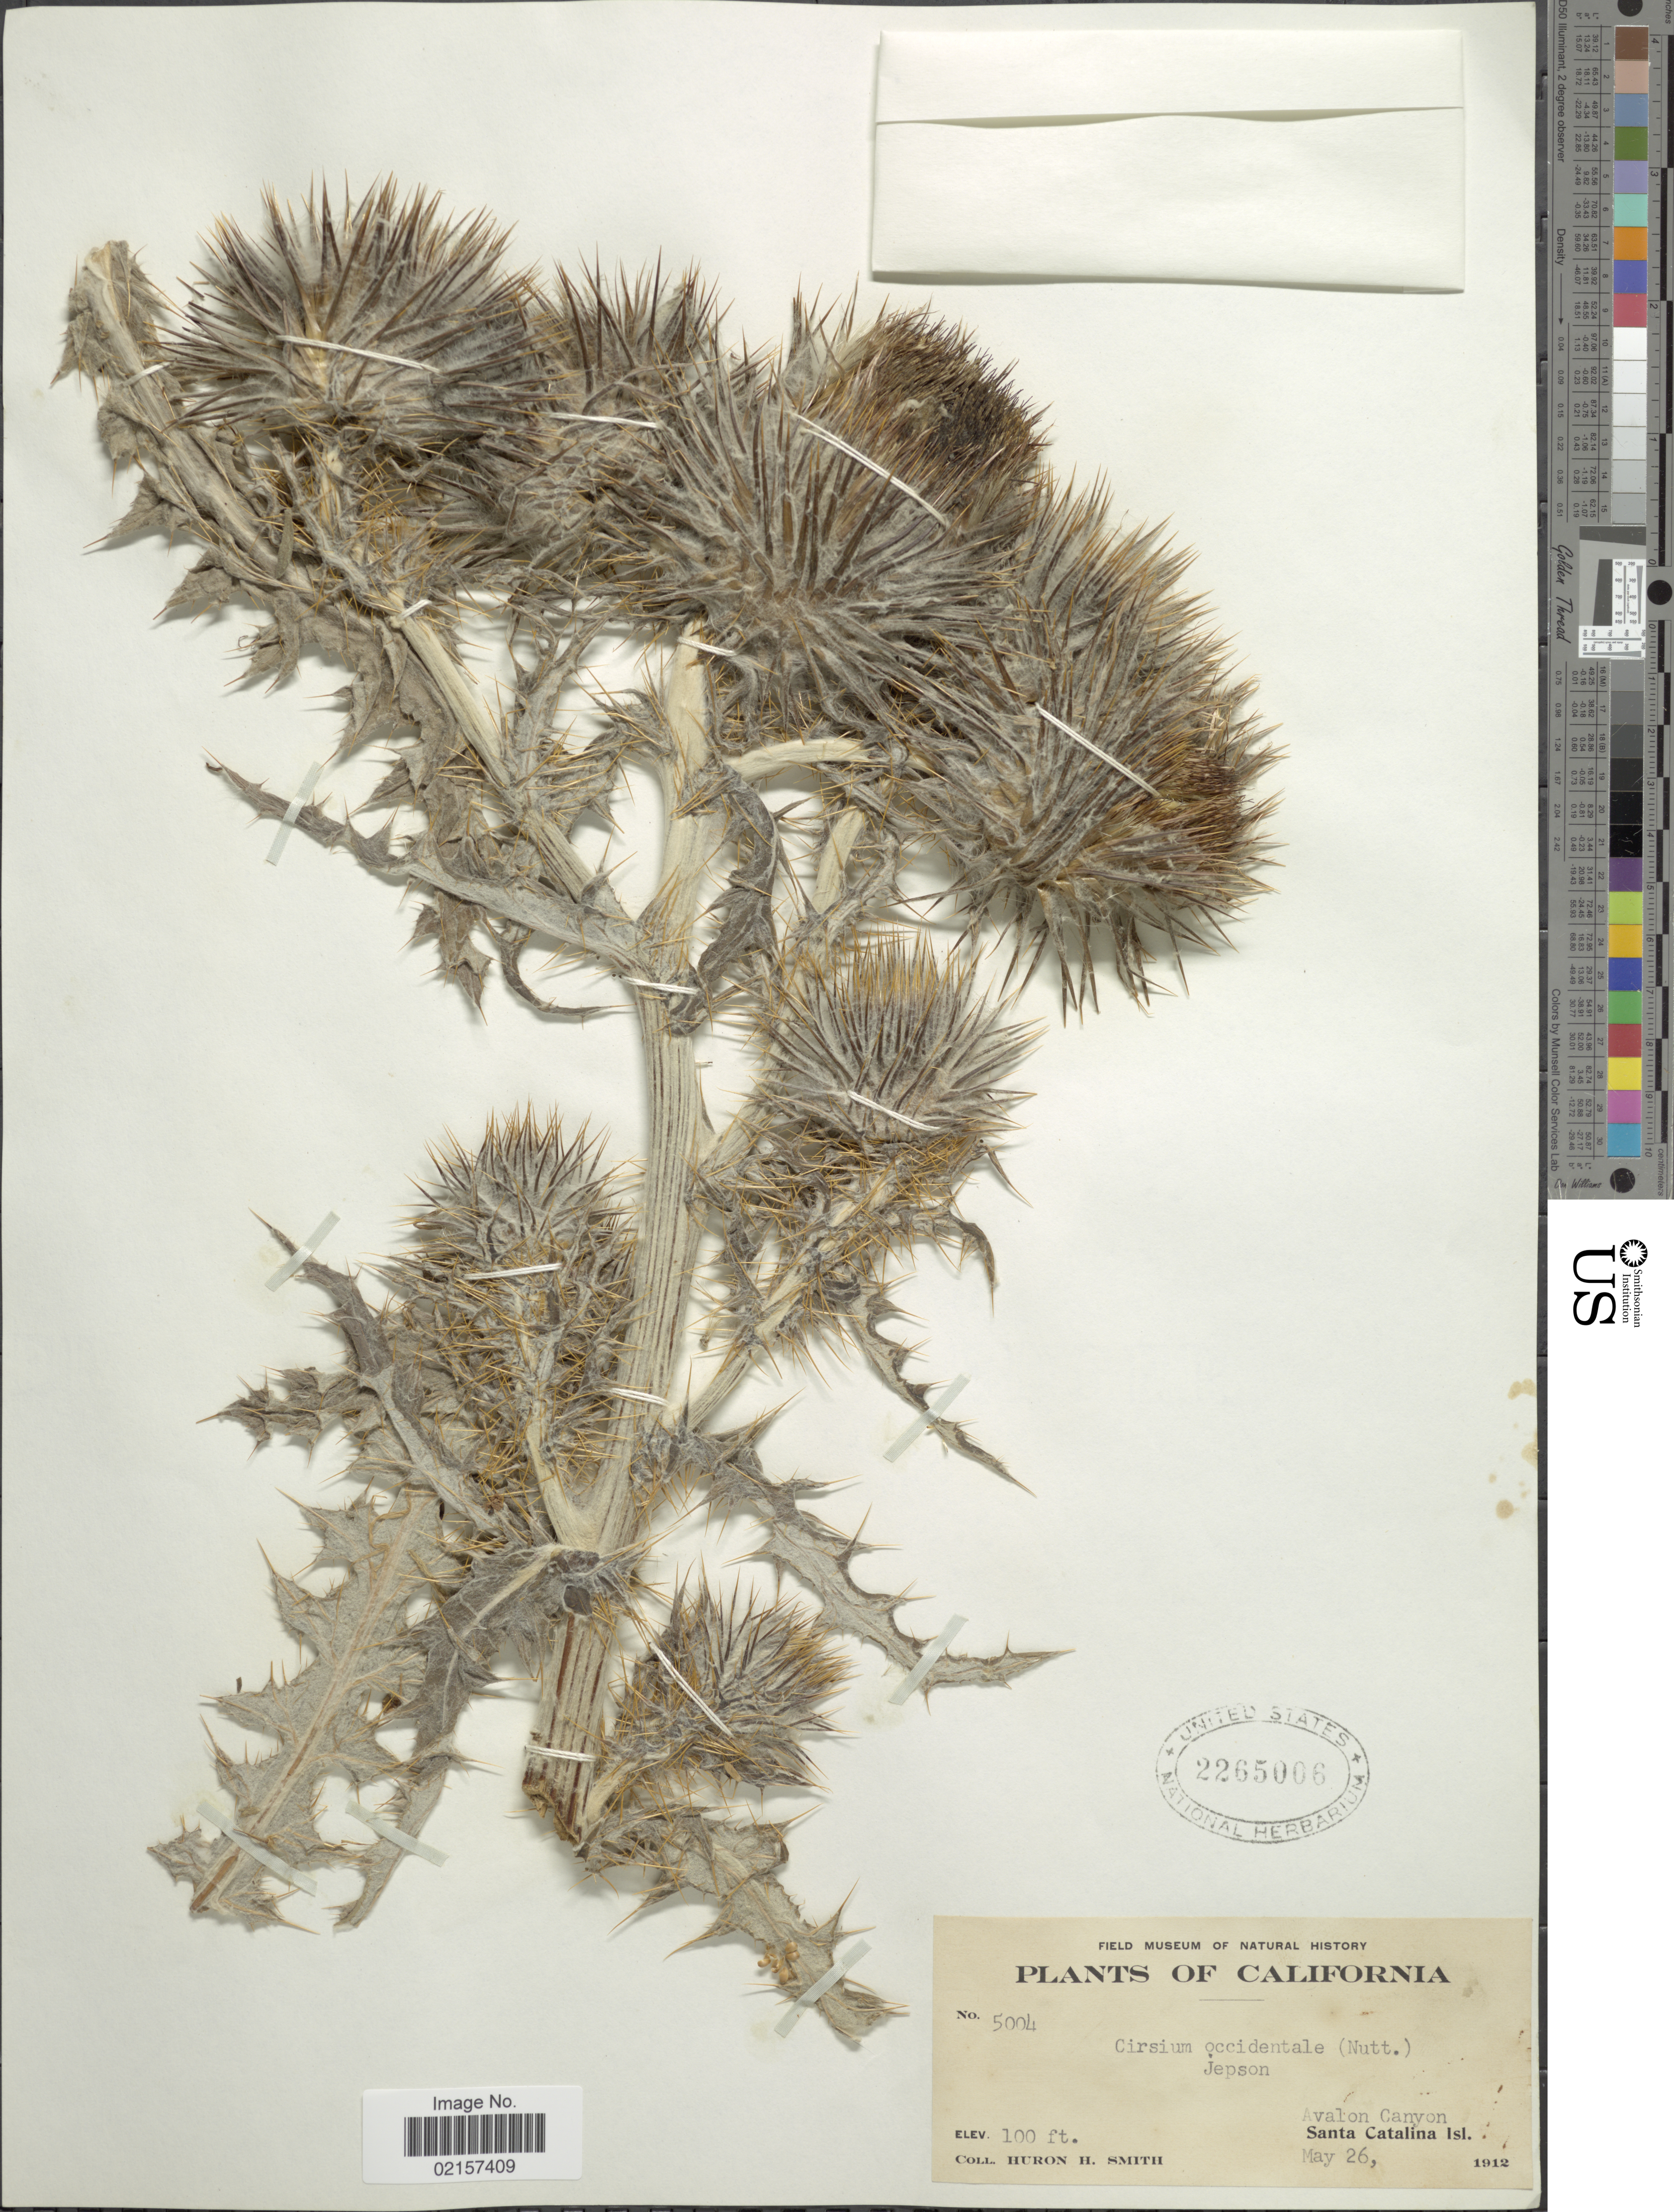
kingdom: Plantae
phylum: Tracheophyta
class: Magnoliopsida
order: Asterales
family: Asteraceae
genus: Cirsium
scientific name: Cirsium occidentale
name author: (Nutt.) Jeps.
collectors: Huron H. Smith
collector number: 5004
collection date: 1912-05-26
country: United States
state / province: California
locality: Avalon Canyon, Santa Catalina Isl.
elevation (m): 30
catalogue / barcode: US 2265006